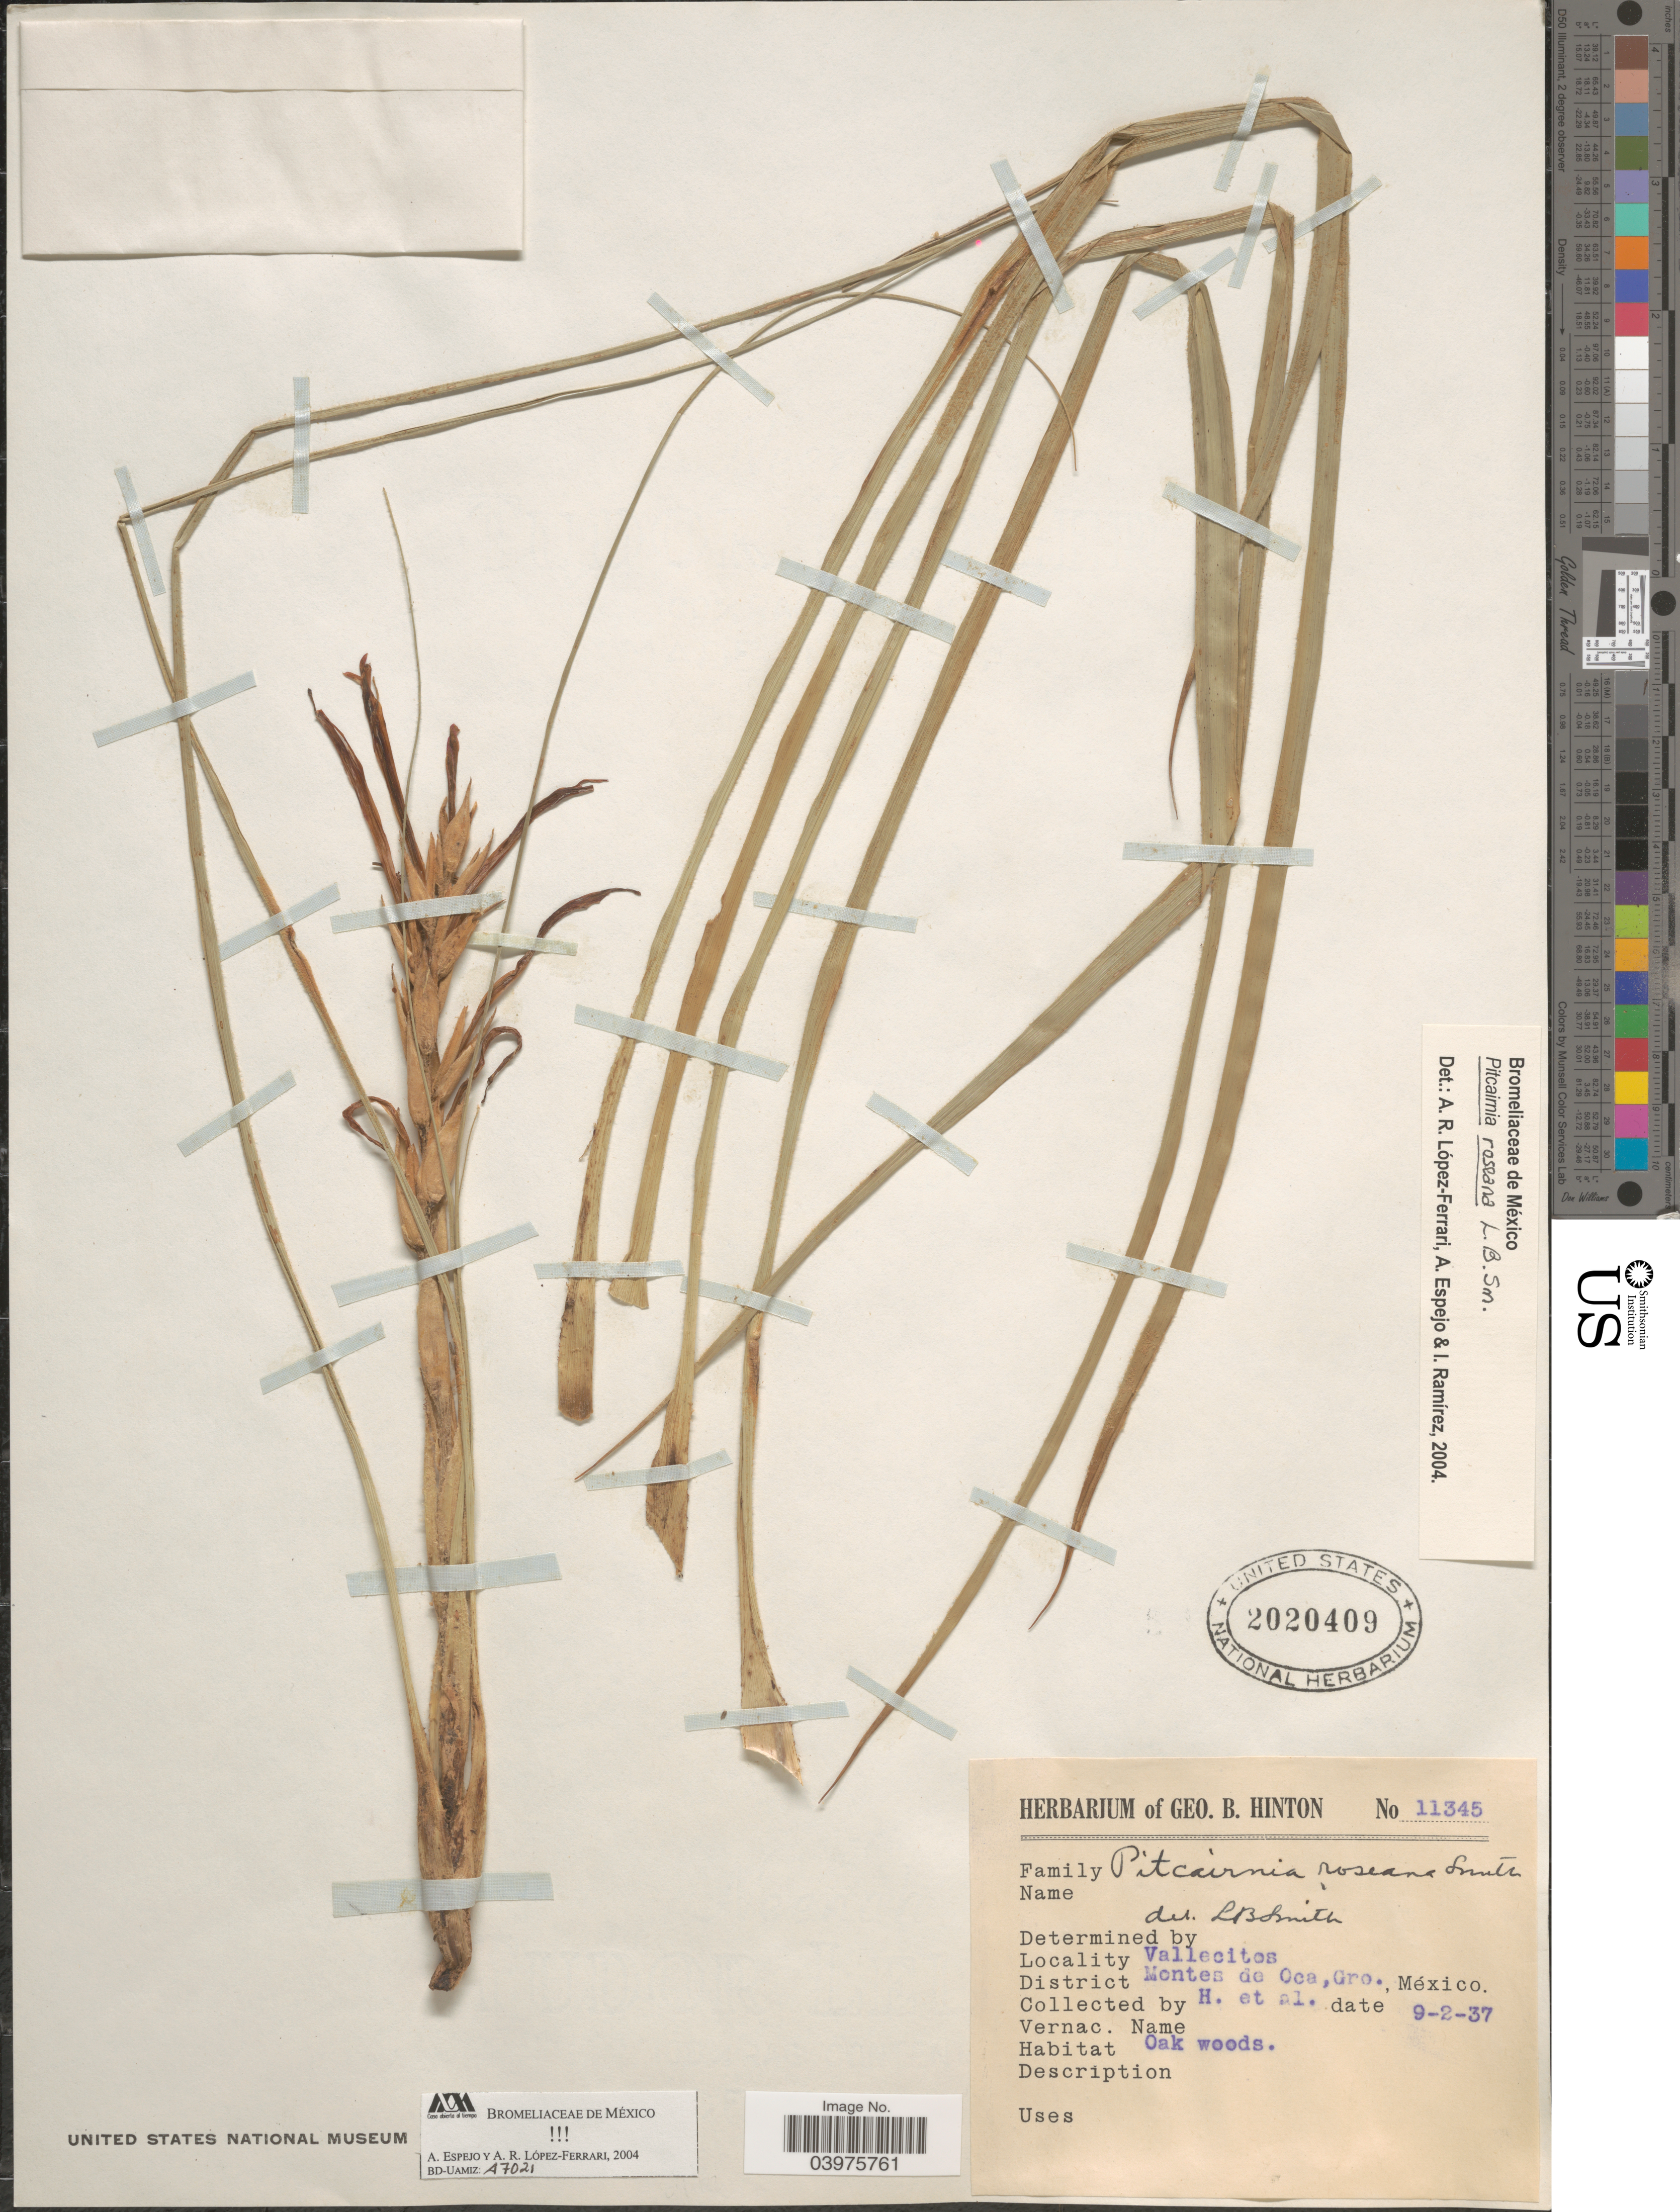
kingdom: Plantae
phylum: Tracheophyta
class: Liliopsida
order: Poales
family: Bromeliaceae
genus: Pitcairnia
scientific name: Pitcairnia roseana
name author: L.B. Sm.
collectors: G. B. Hinton & et al.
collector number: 11345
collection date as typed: Transcribed d/m/y: 9/2/37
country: Mexico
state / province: Guerrero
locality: Vallecitos. District Montes de Oca.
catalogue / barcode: US 2020409